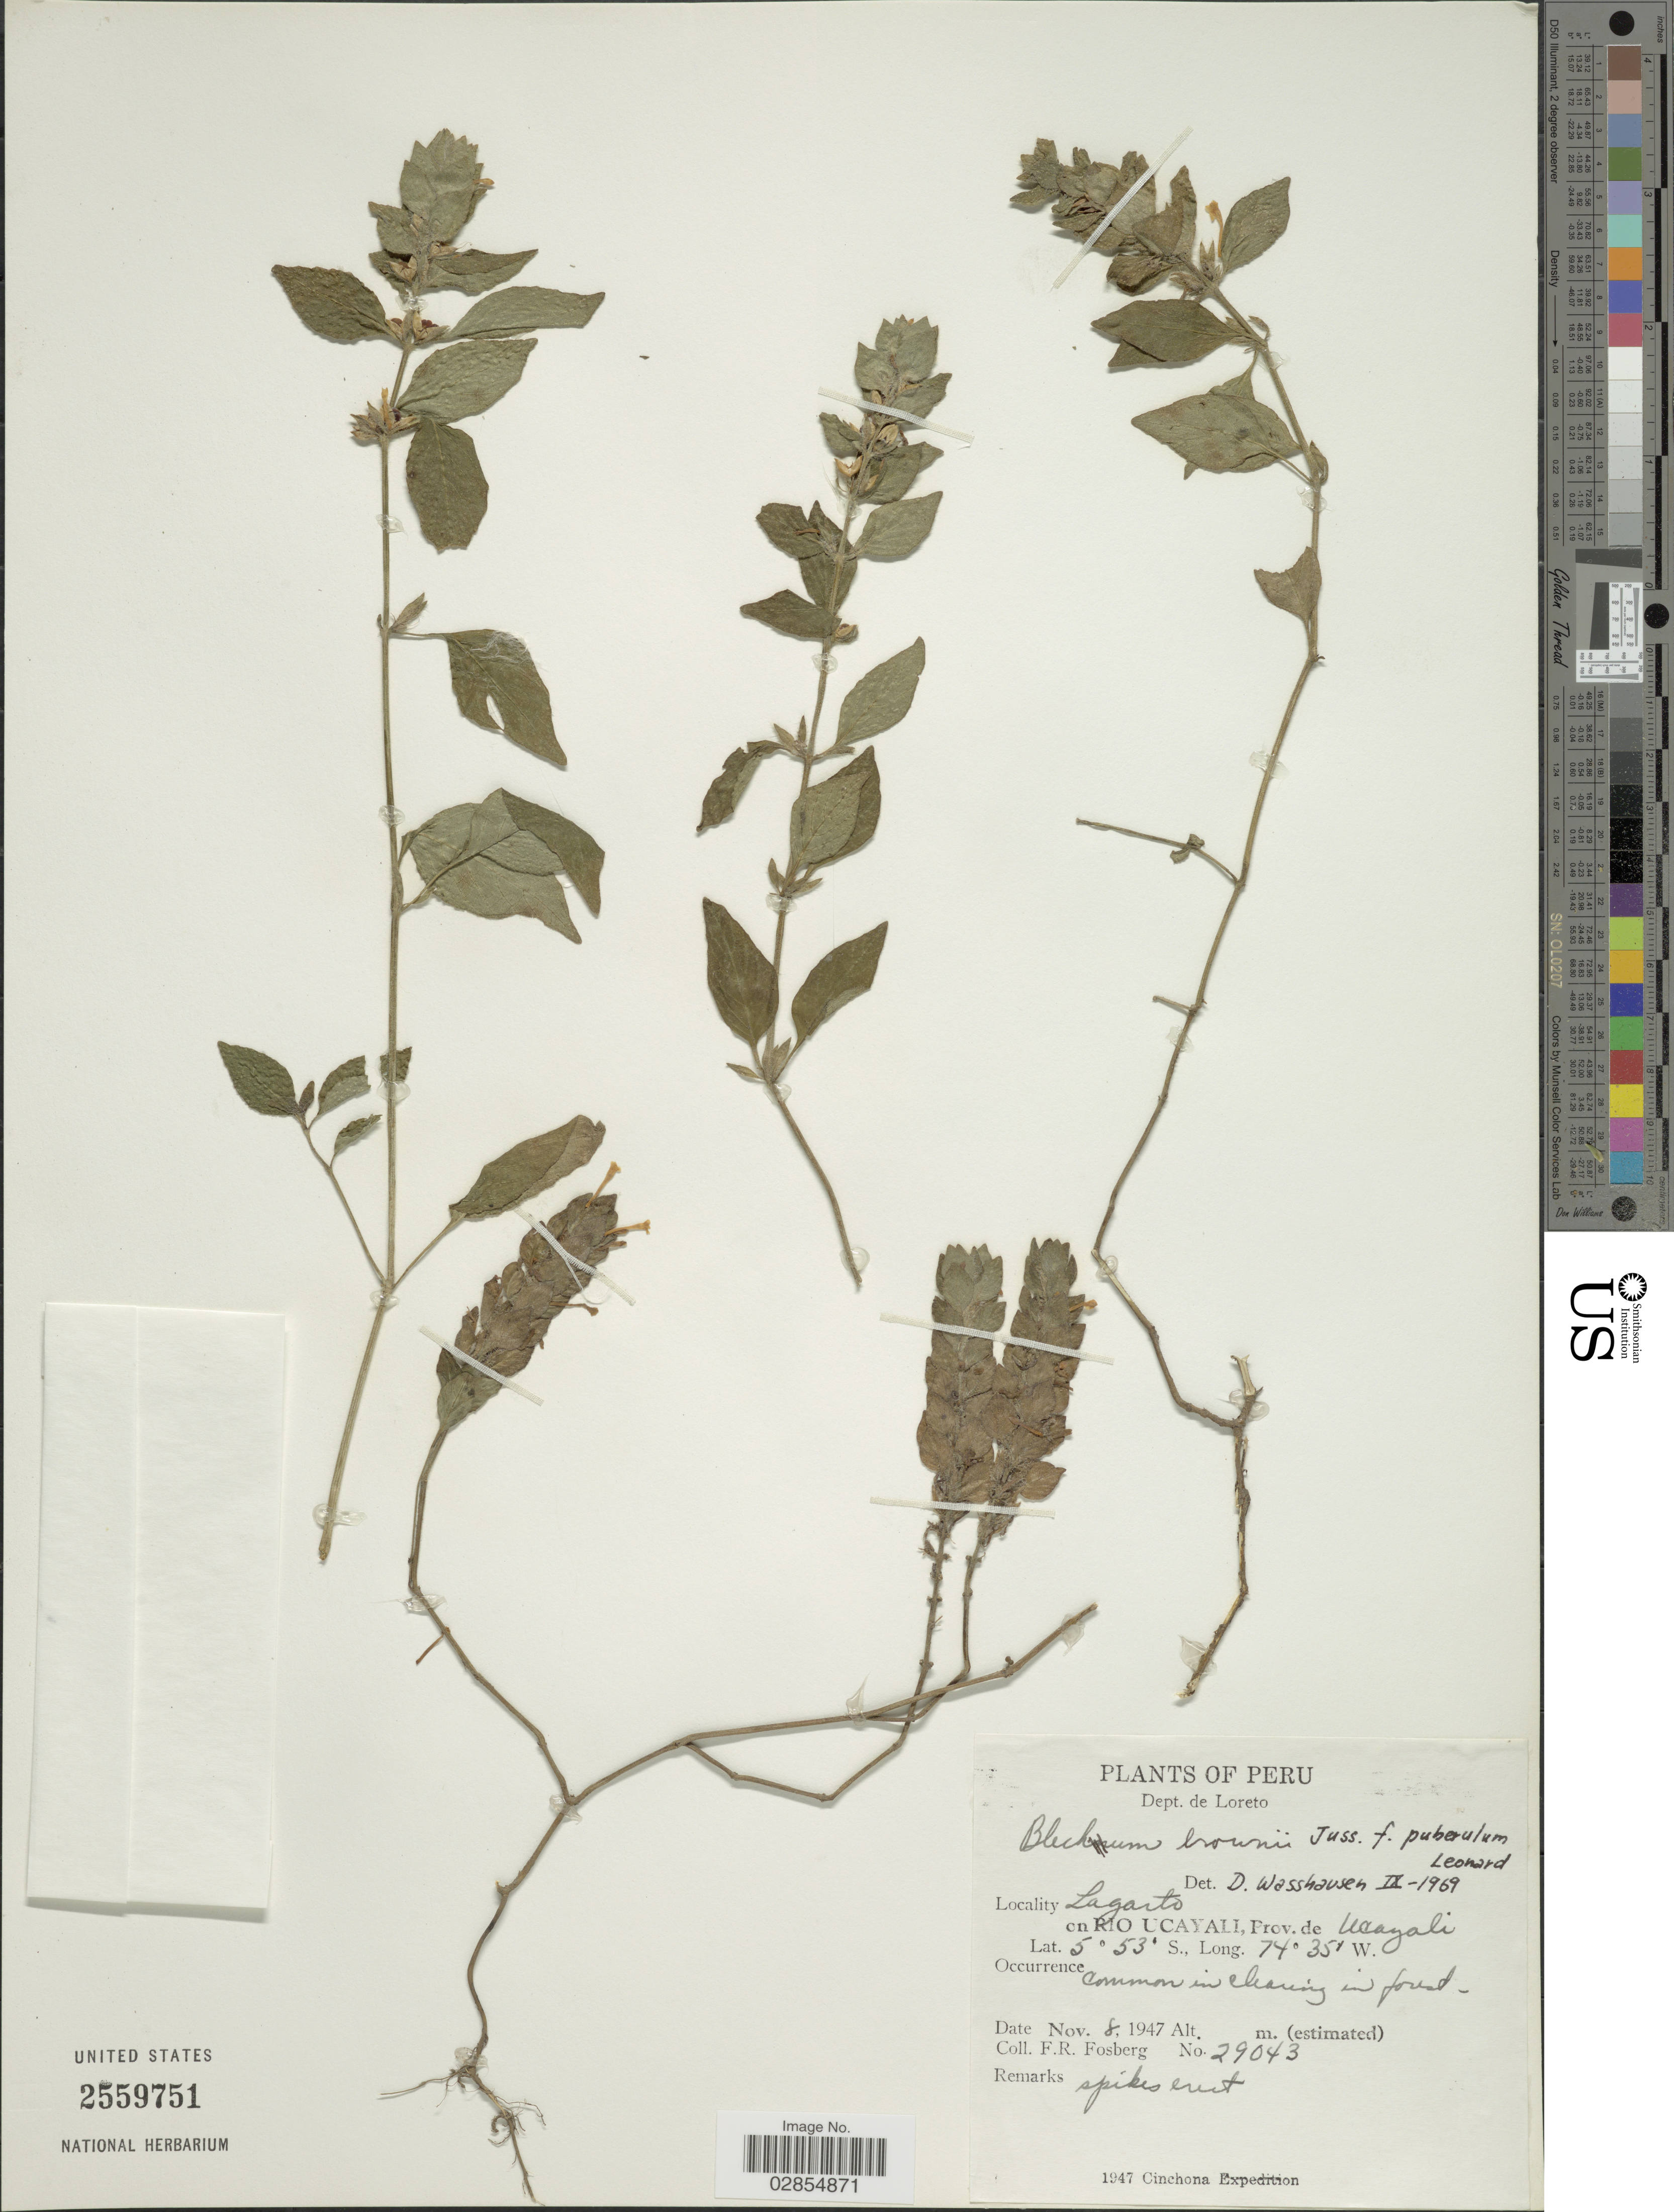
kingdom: Plantae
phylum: Tracheophyta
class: Magnoliopsida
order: Lamiales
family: Acanthaceae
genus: Blechum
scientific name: Blechum brownei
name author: Juss.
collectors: F. R. Fosberg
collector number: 29043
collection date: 1947-11-08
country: Peru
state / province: Loreto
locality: Dept. de Loreto. Lagarto on Rio Ucayali, Prov. de Ucayali.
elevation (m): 0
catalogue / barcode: US 2559751